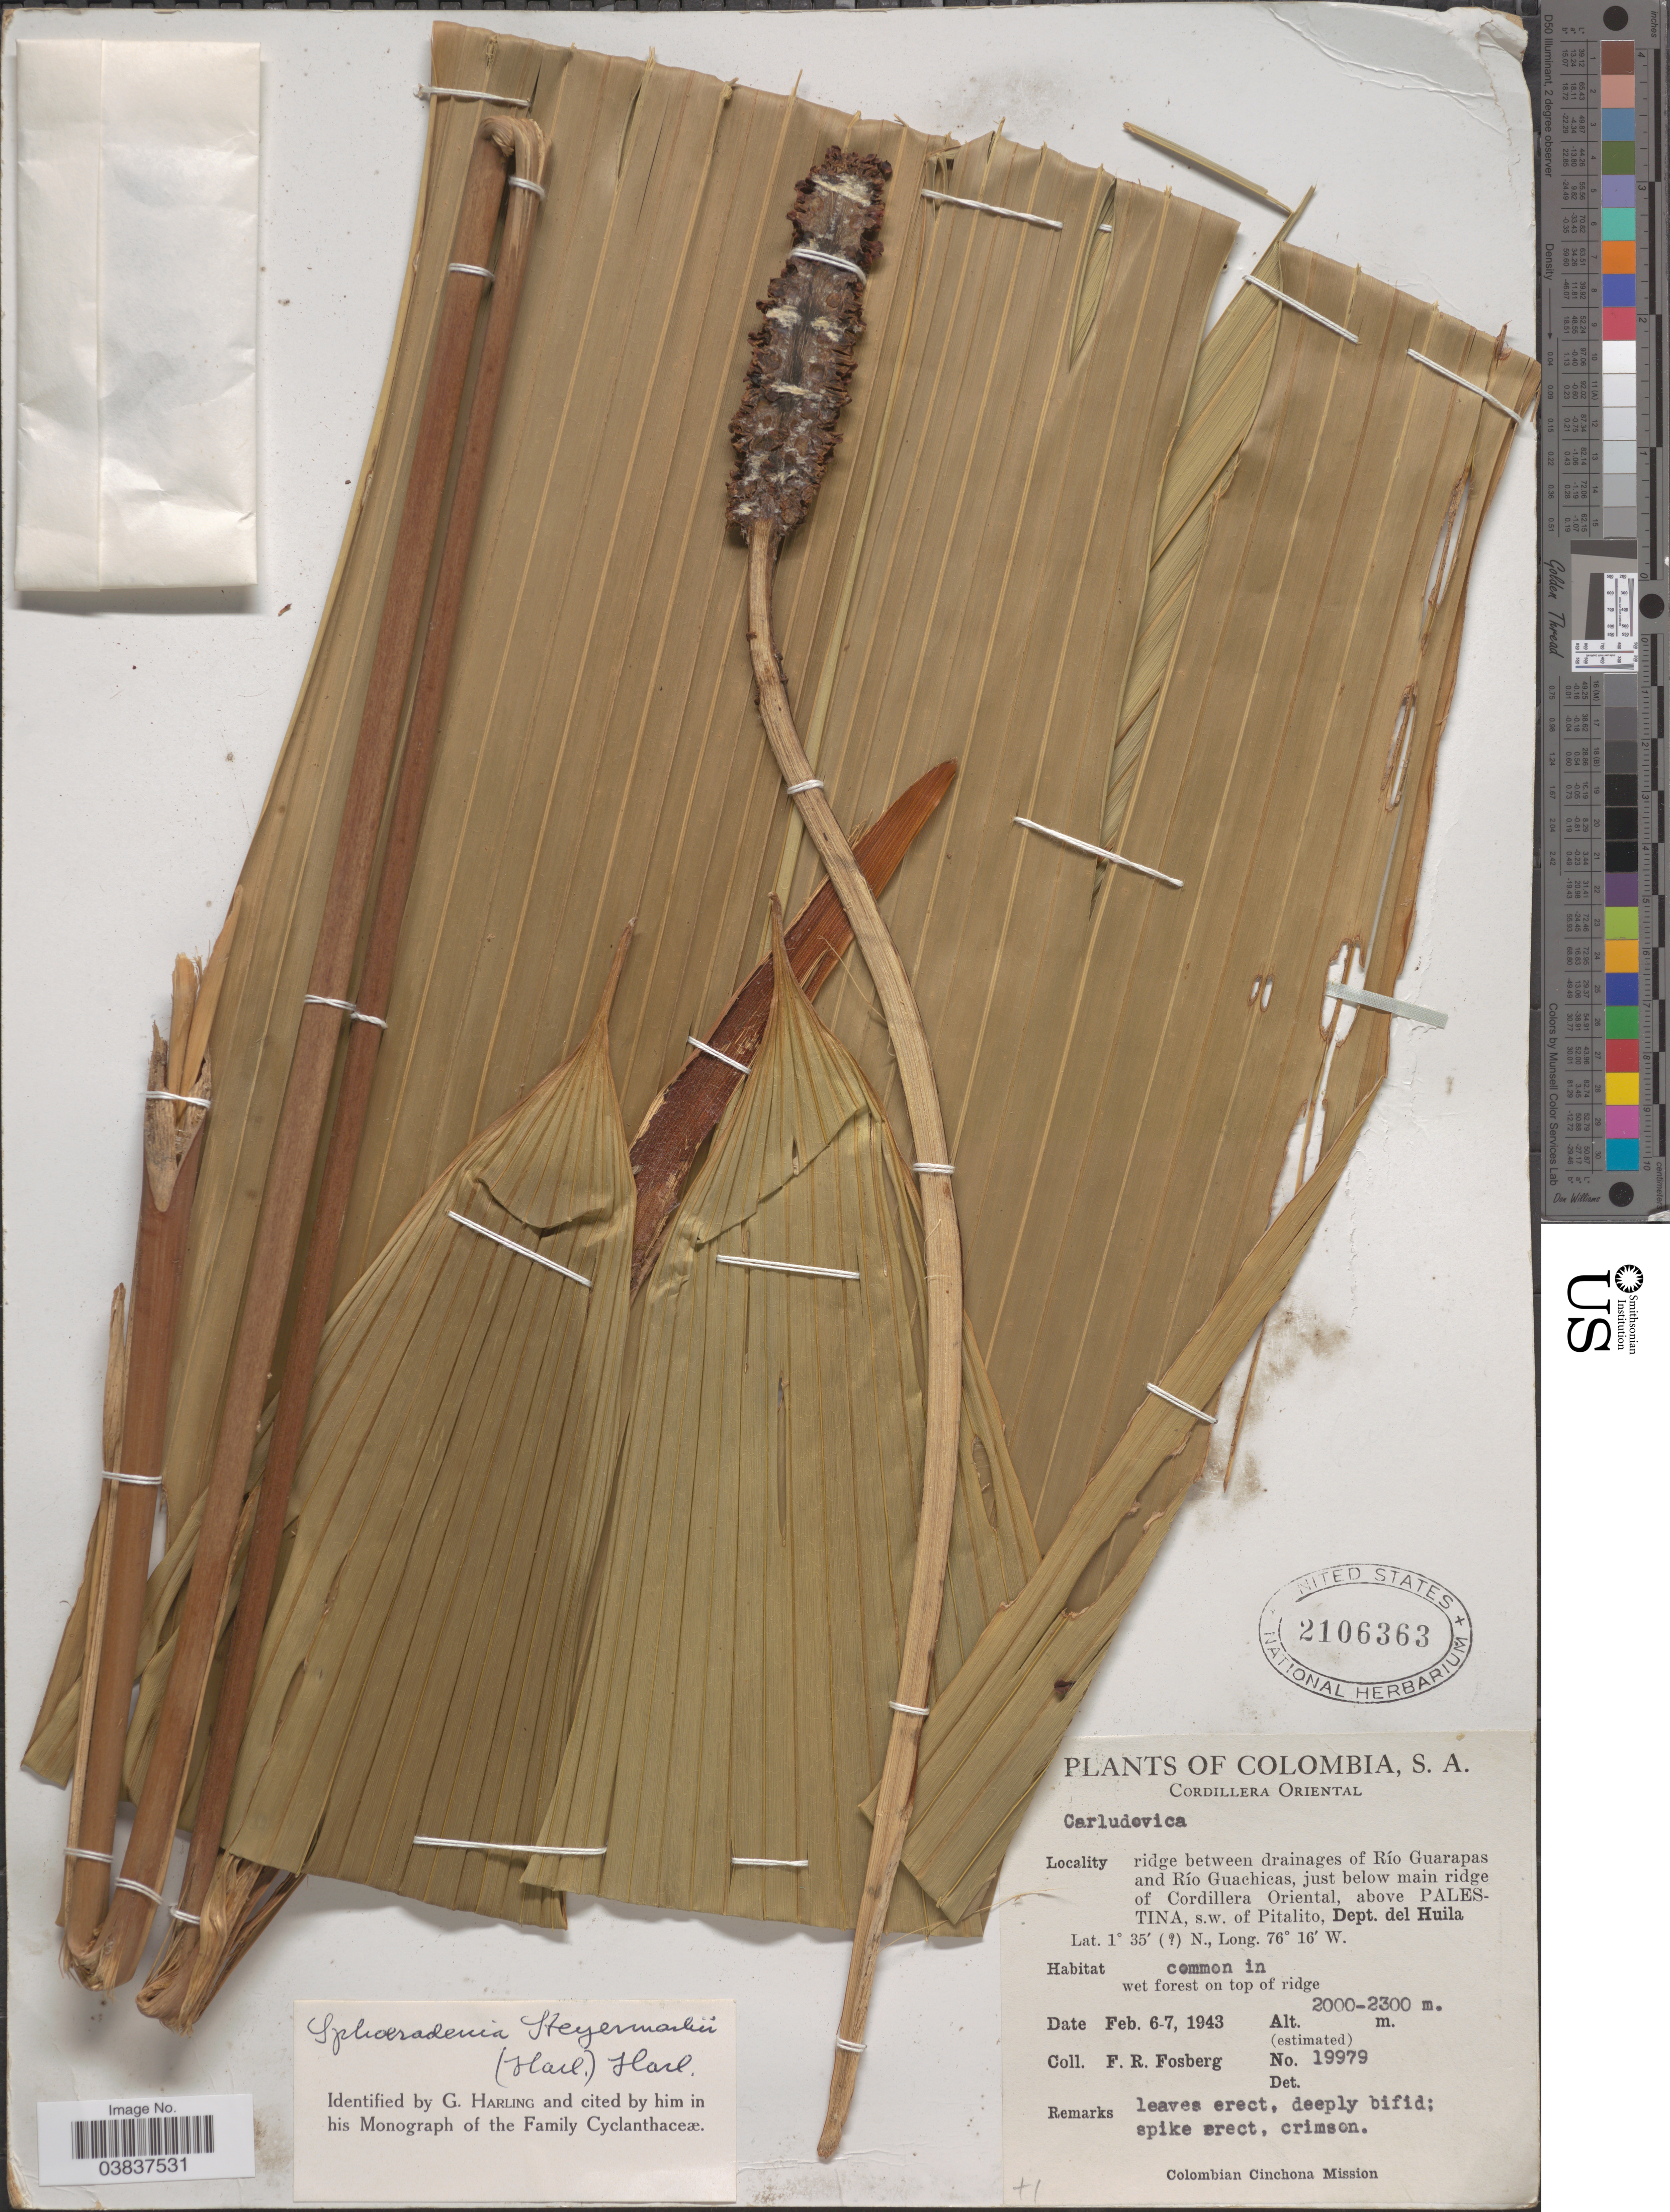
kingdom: Plantae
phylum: Tracheophyta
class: Liliopsida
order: Pandanales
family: Cyclanthaceae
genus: Sphaeradenia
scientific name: Sphaeradenia steyermarkii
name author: (Hart.) Harling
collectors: F. R. Fosberg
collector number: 19979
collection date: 1943-02-06/1943-02-07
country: Colombia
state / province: Huila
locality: Cordillera Oriental. Ridge between drainage of Río Guarapas and Río Guachicas, just below main ridge of Cordillera Oriental, above Palestina, s.w. of Pitalito, Dept. del Huila.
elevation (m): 2000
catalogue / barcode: US 2106363